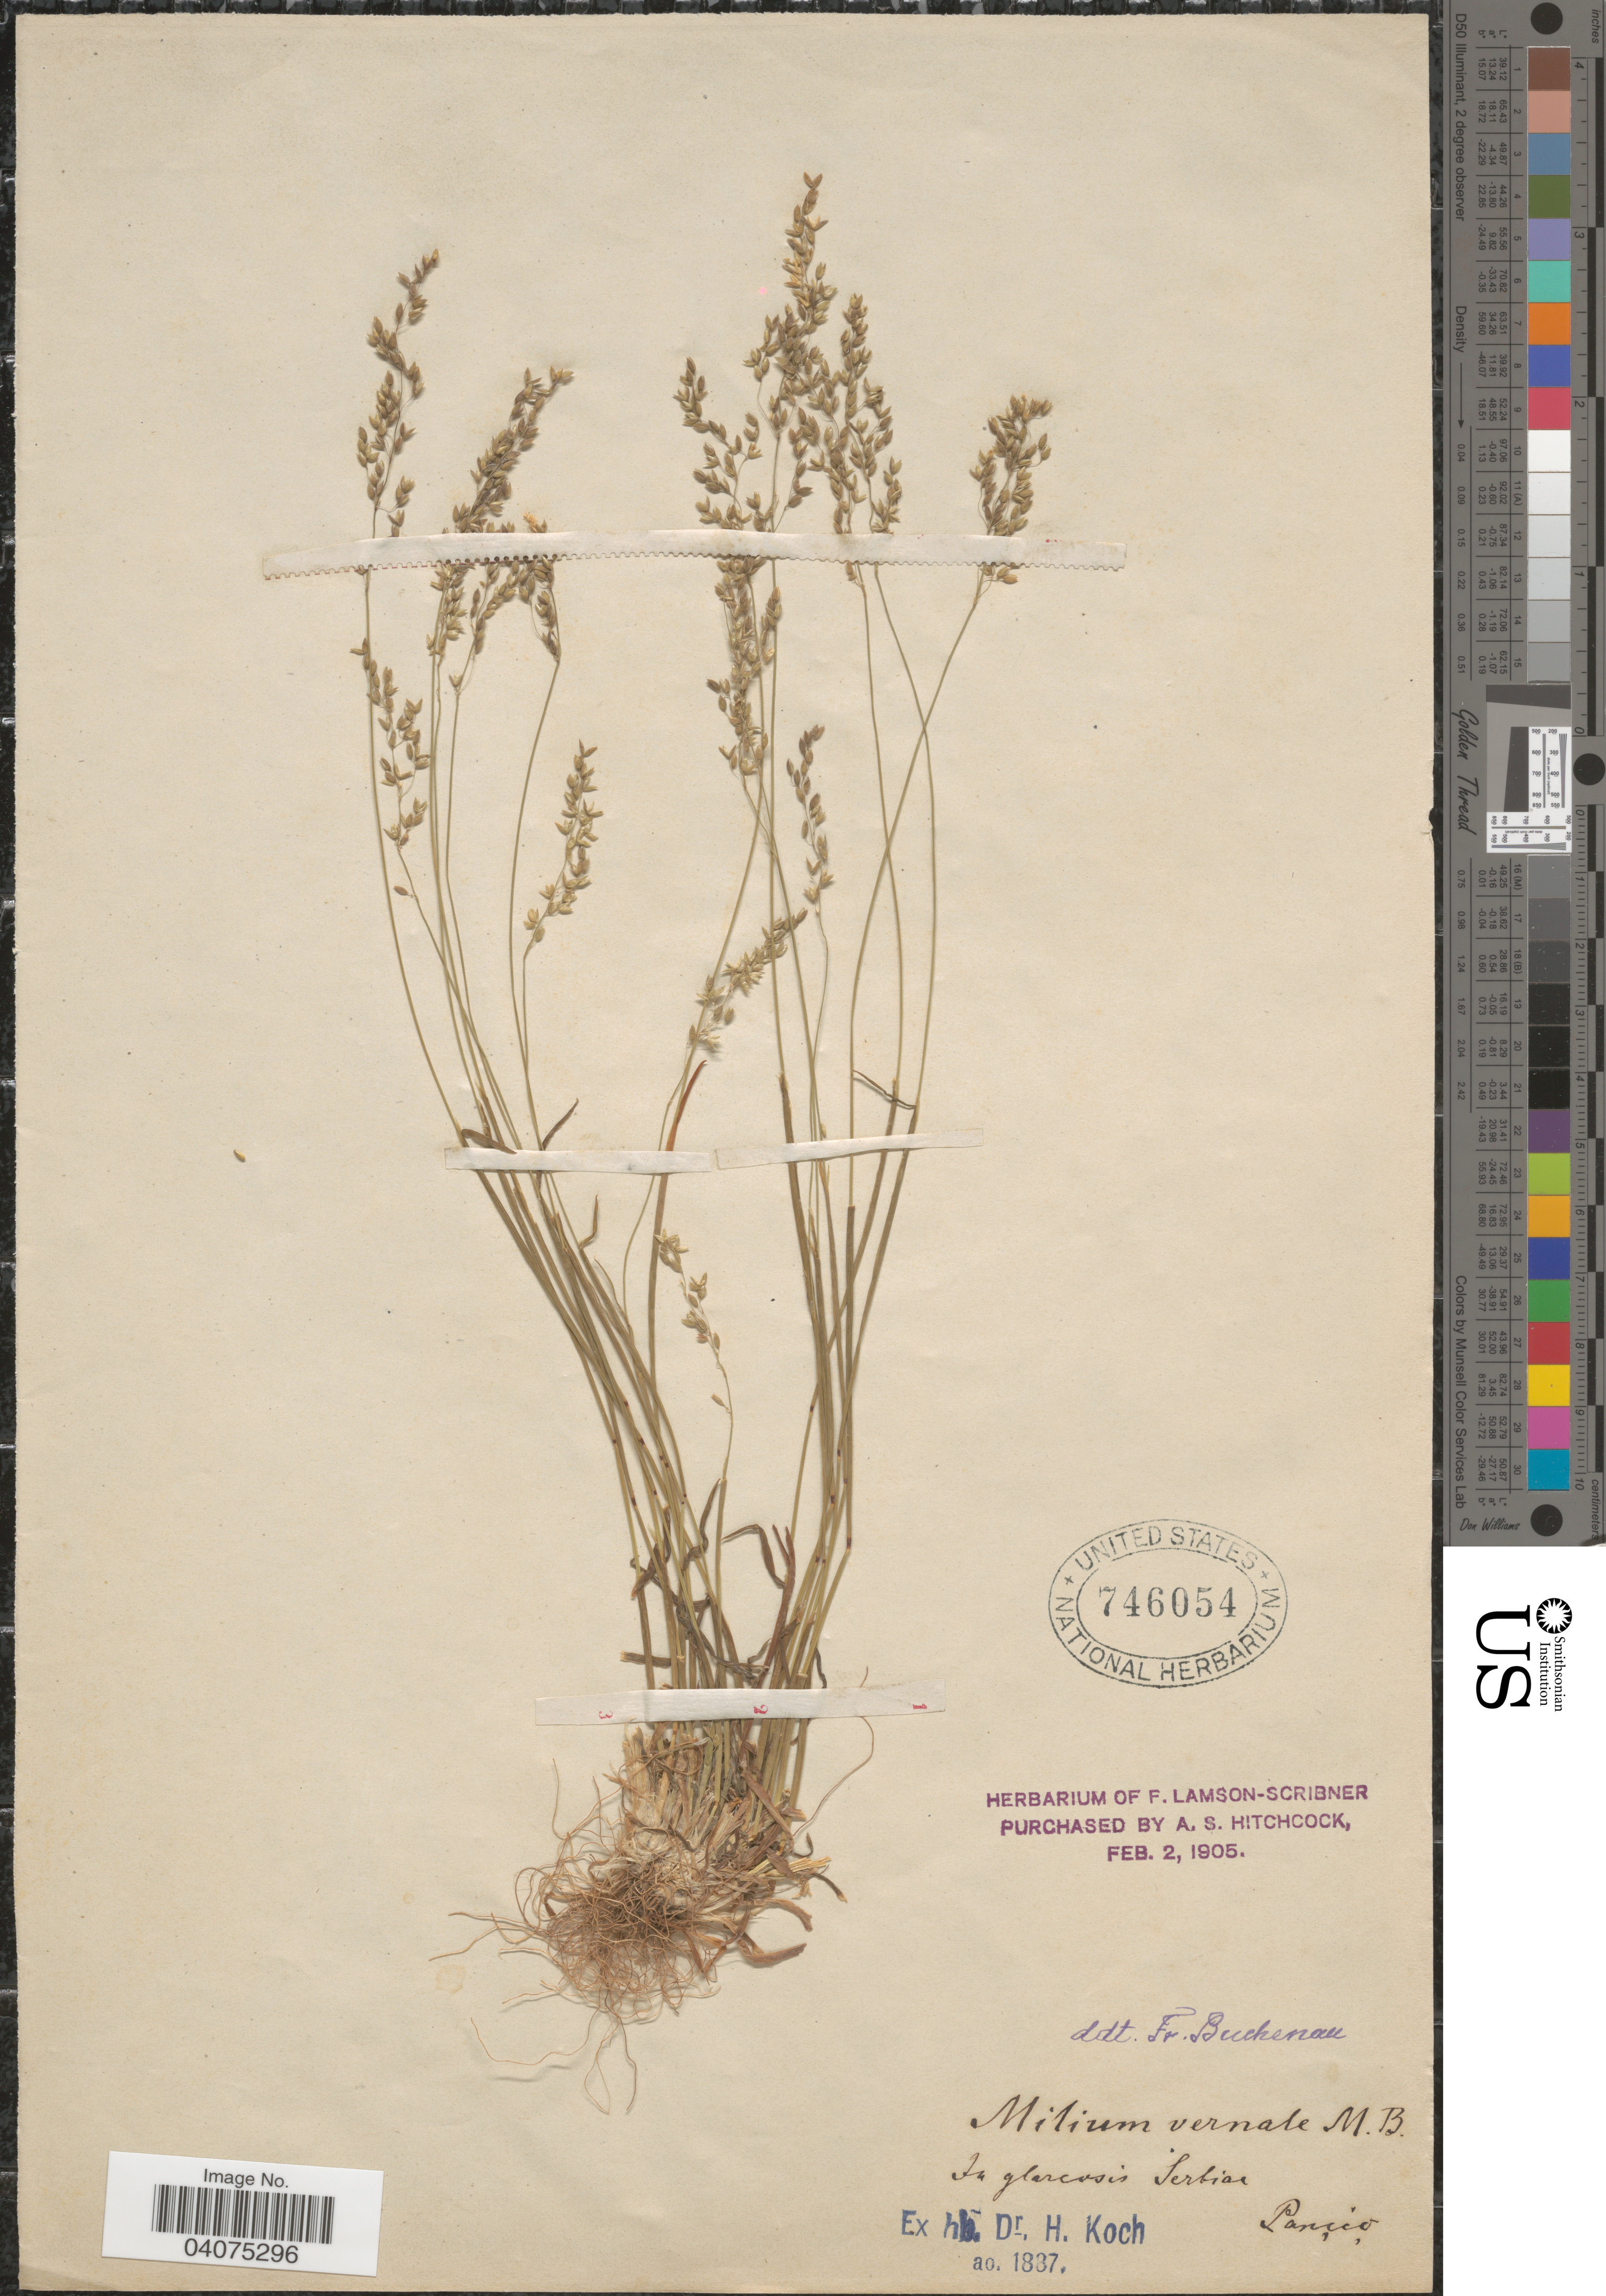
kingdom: Plantae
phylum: Tracheophyta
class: Liliopsida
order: Poales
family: Poaceae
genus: Milium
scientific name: Milium vernale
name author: M. Bieb.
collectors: Pancio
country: Serbia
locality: In glareosis Serbiae.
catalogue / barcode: US 746054